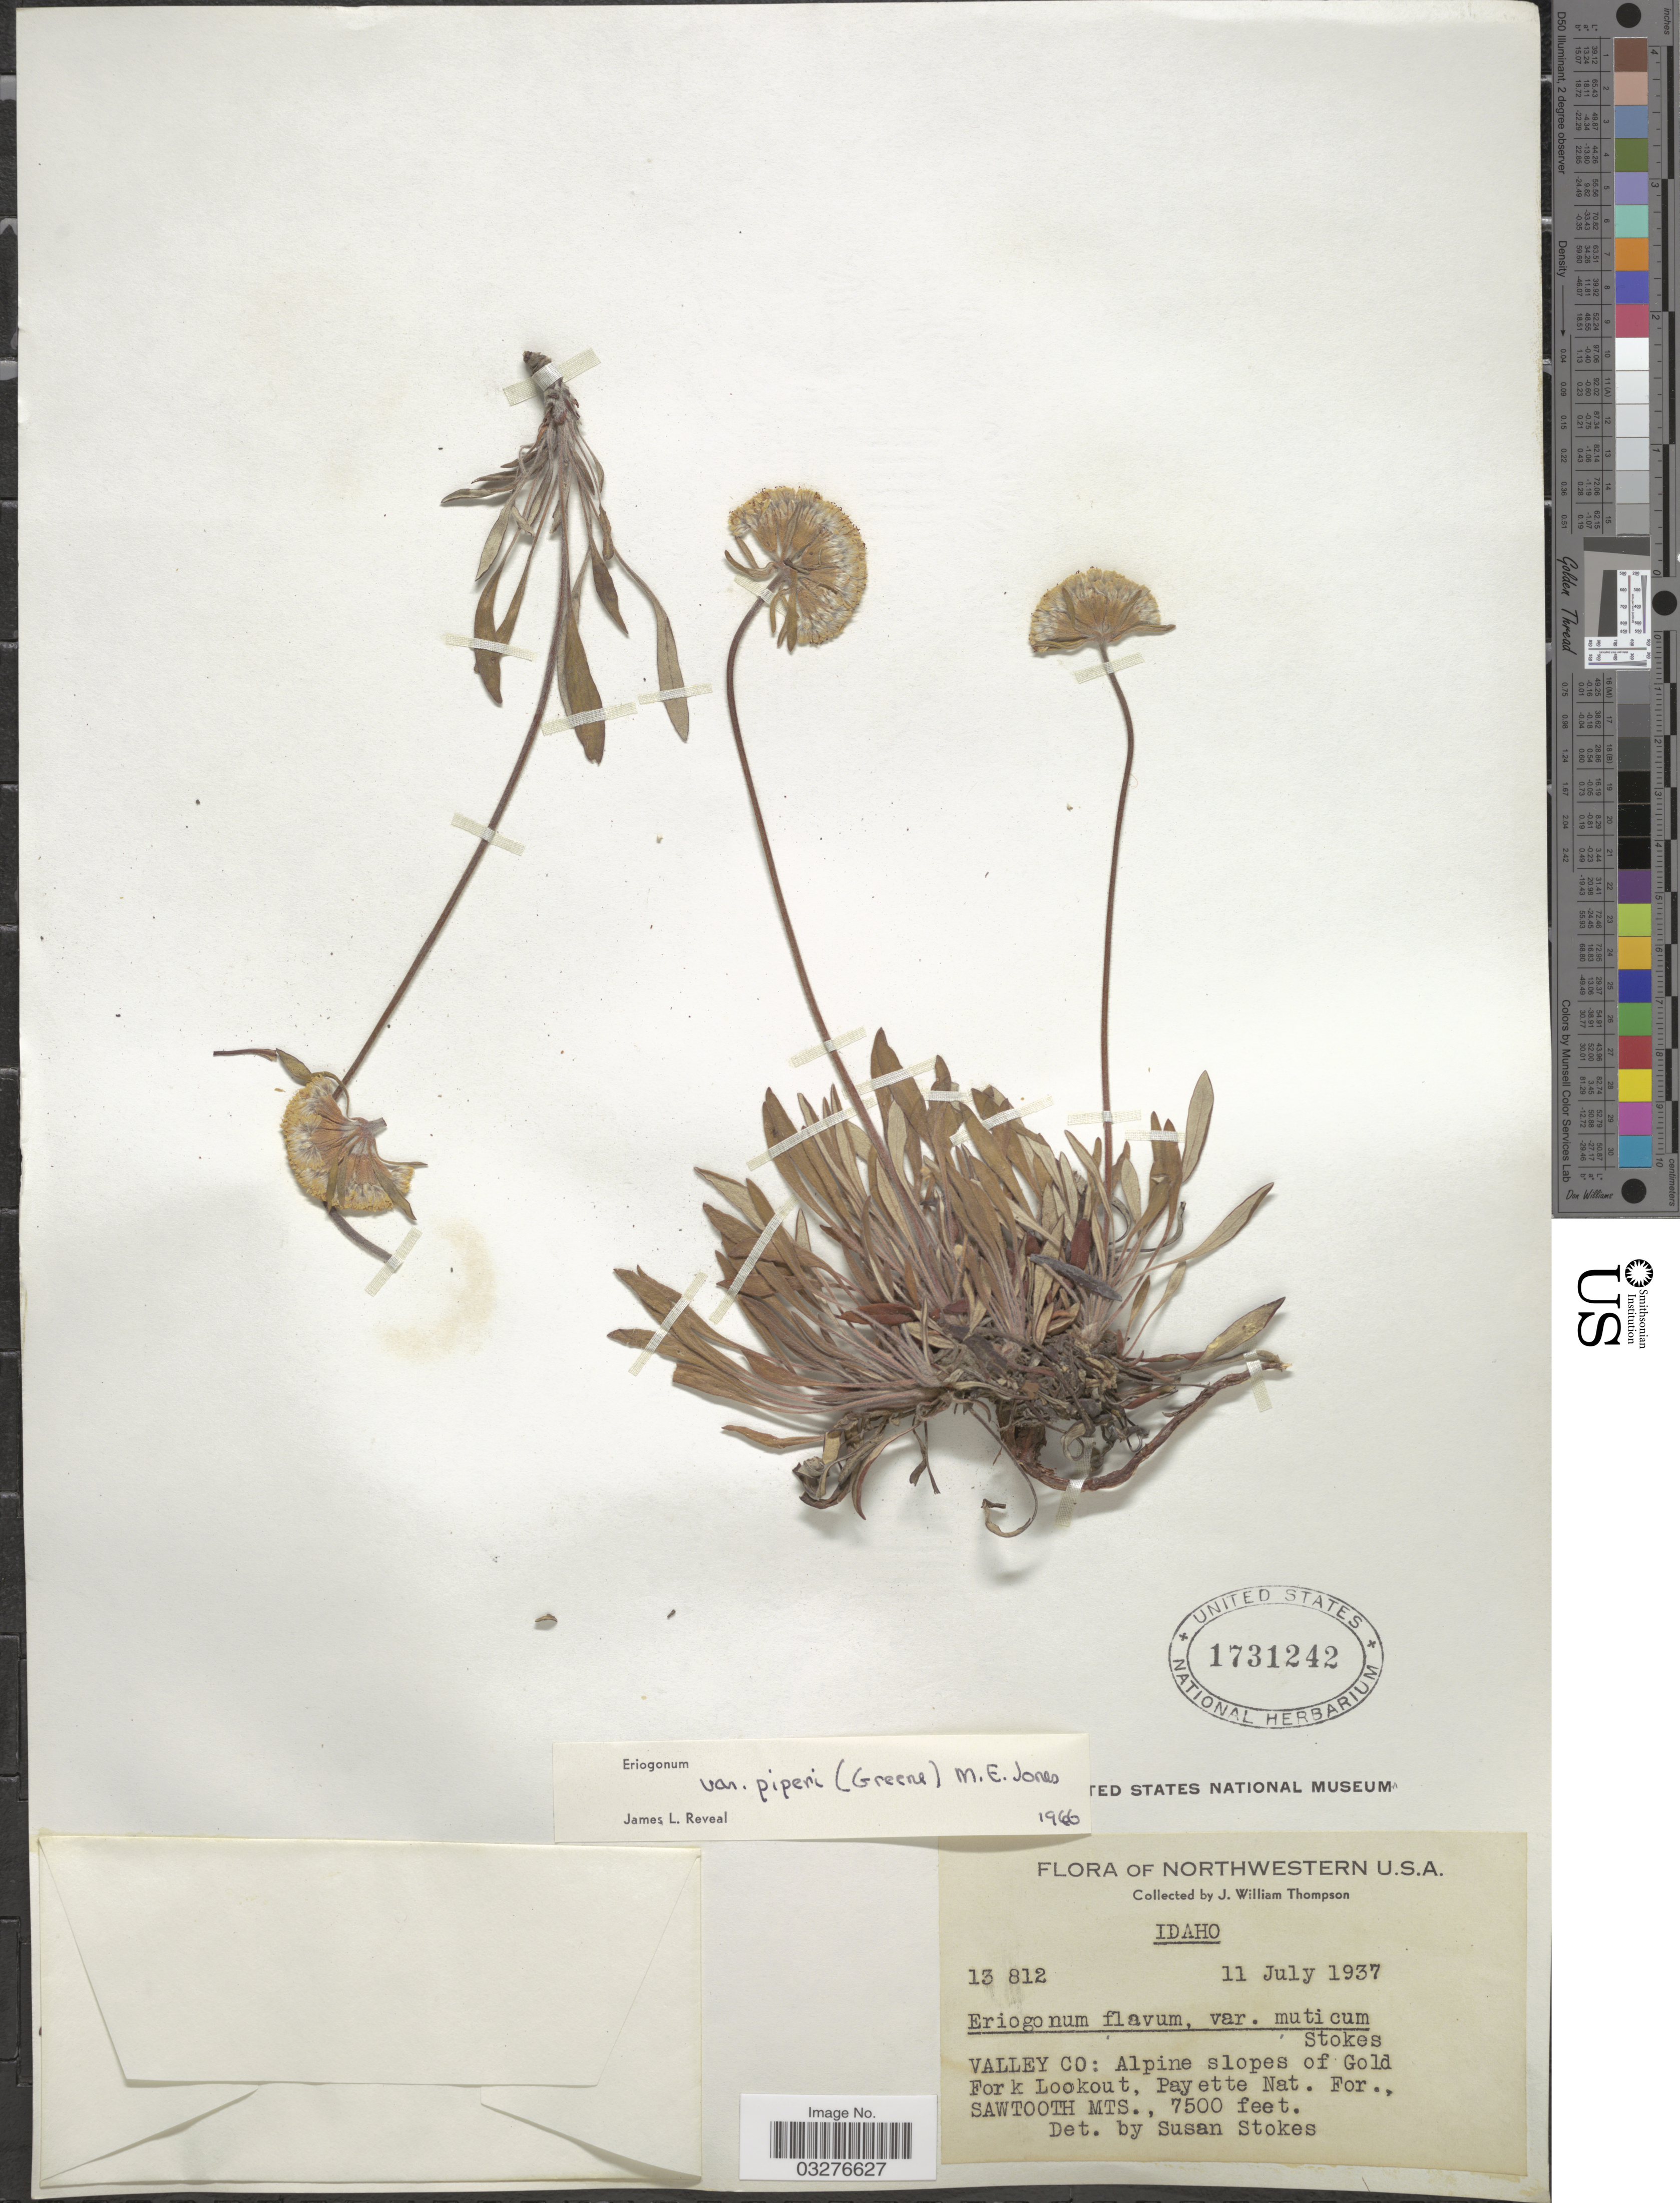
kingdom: Plantae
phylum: Tracheophyta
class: Magnoliopsida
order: Caryophyllales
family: Polygonaceae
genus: Eriogonum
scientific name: Eriogonum flavum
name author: Nutt. ex Benth.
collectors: J. W. Thompson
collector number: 13812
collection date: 1937-07-11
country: United States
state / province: Idaho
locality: Northwestern U.S.A., Valley Co: Alpine slopes of Gold Fork Lookout, Payette Nat. For., Sawtooth Mts.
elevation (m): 2286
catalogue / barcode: US 1731242